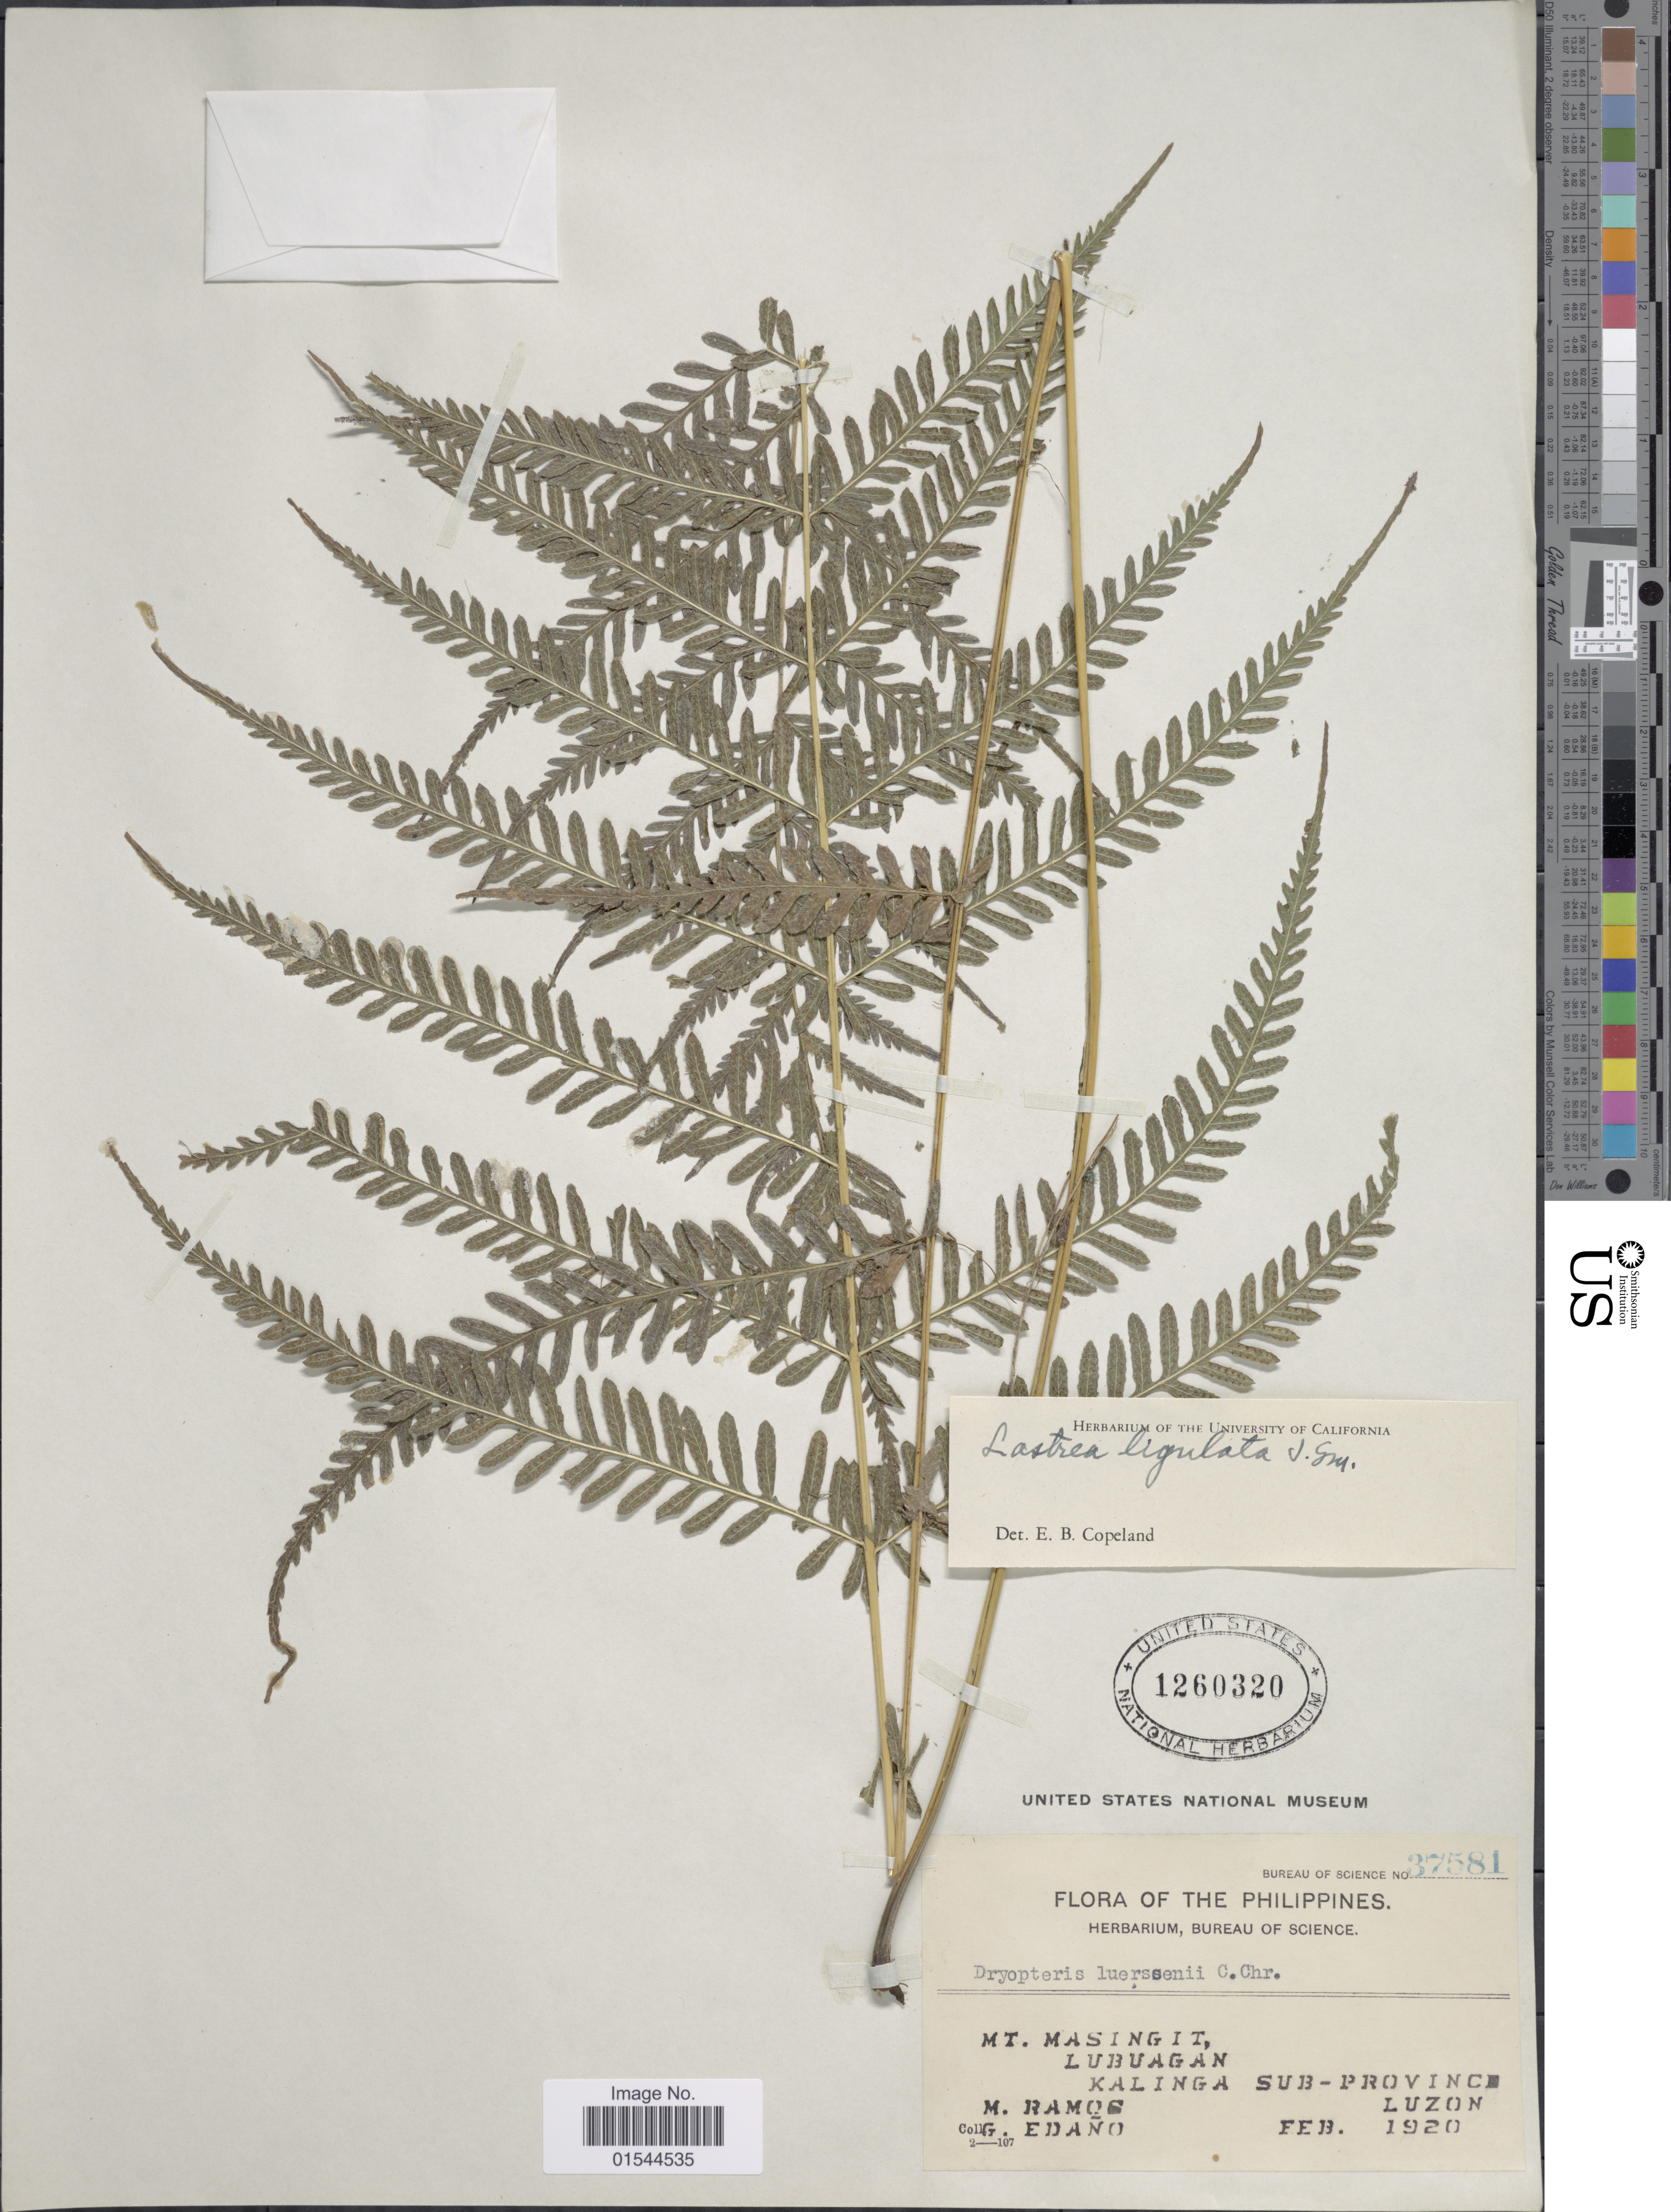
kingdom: Plantae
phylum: Tracheophyta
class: Polypodiopsida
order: Polypodiales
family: Thelypteridaceae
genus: Pneumatopteris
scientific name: Pneumatopteris ligulata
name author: (C. Presl) Holttum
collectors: M. Ramos & G. Edaño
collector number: Bureau of Science 37581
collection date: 1920-02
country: Philippines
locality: Mt. Masingit, lubuagan, Kalinga Sub-Province, Luzon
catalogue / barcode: US 1260320